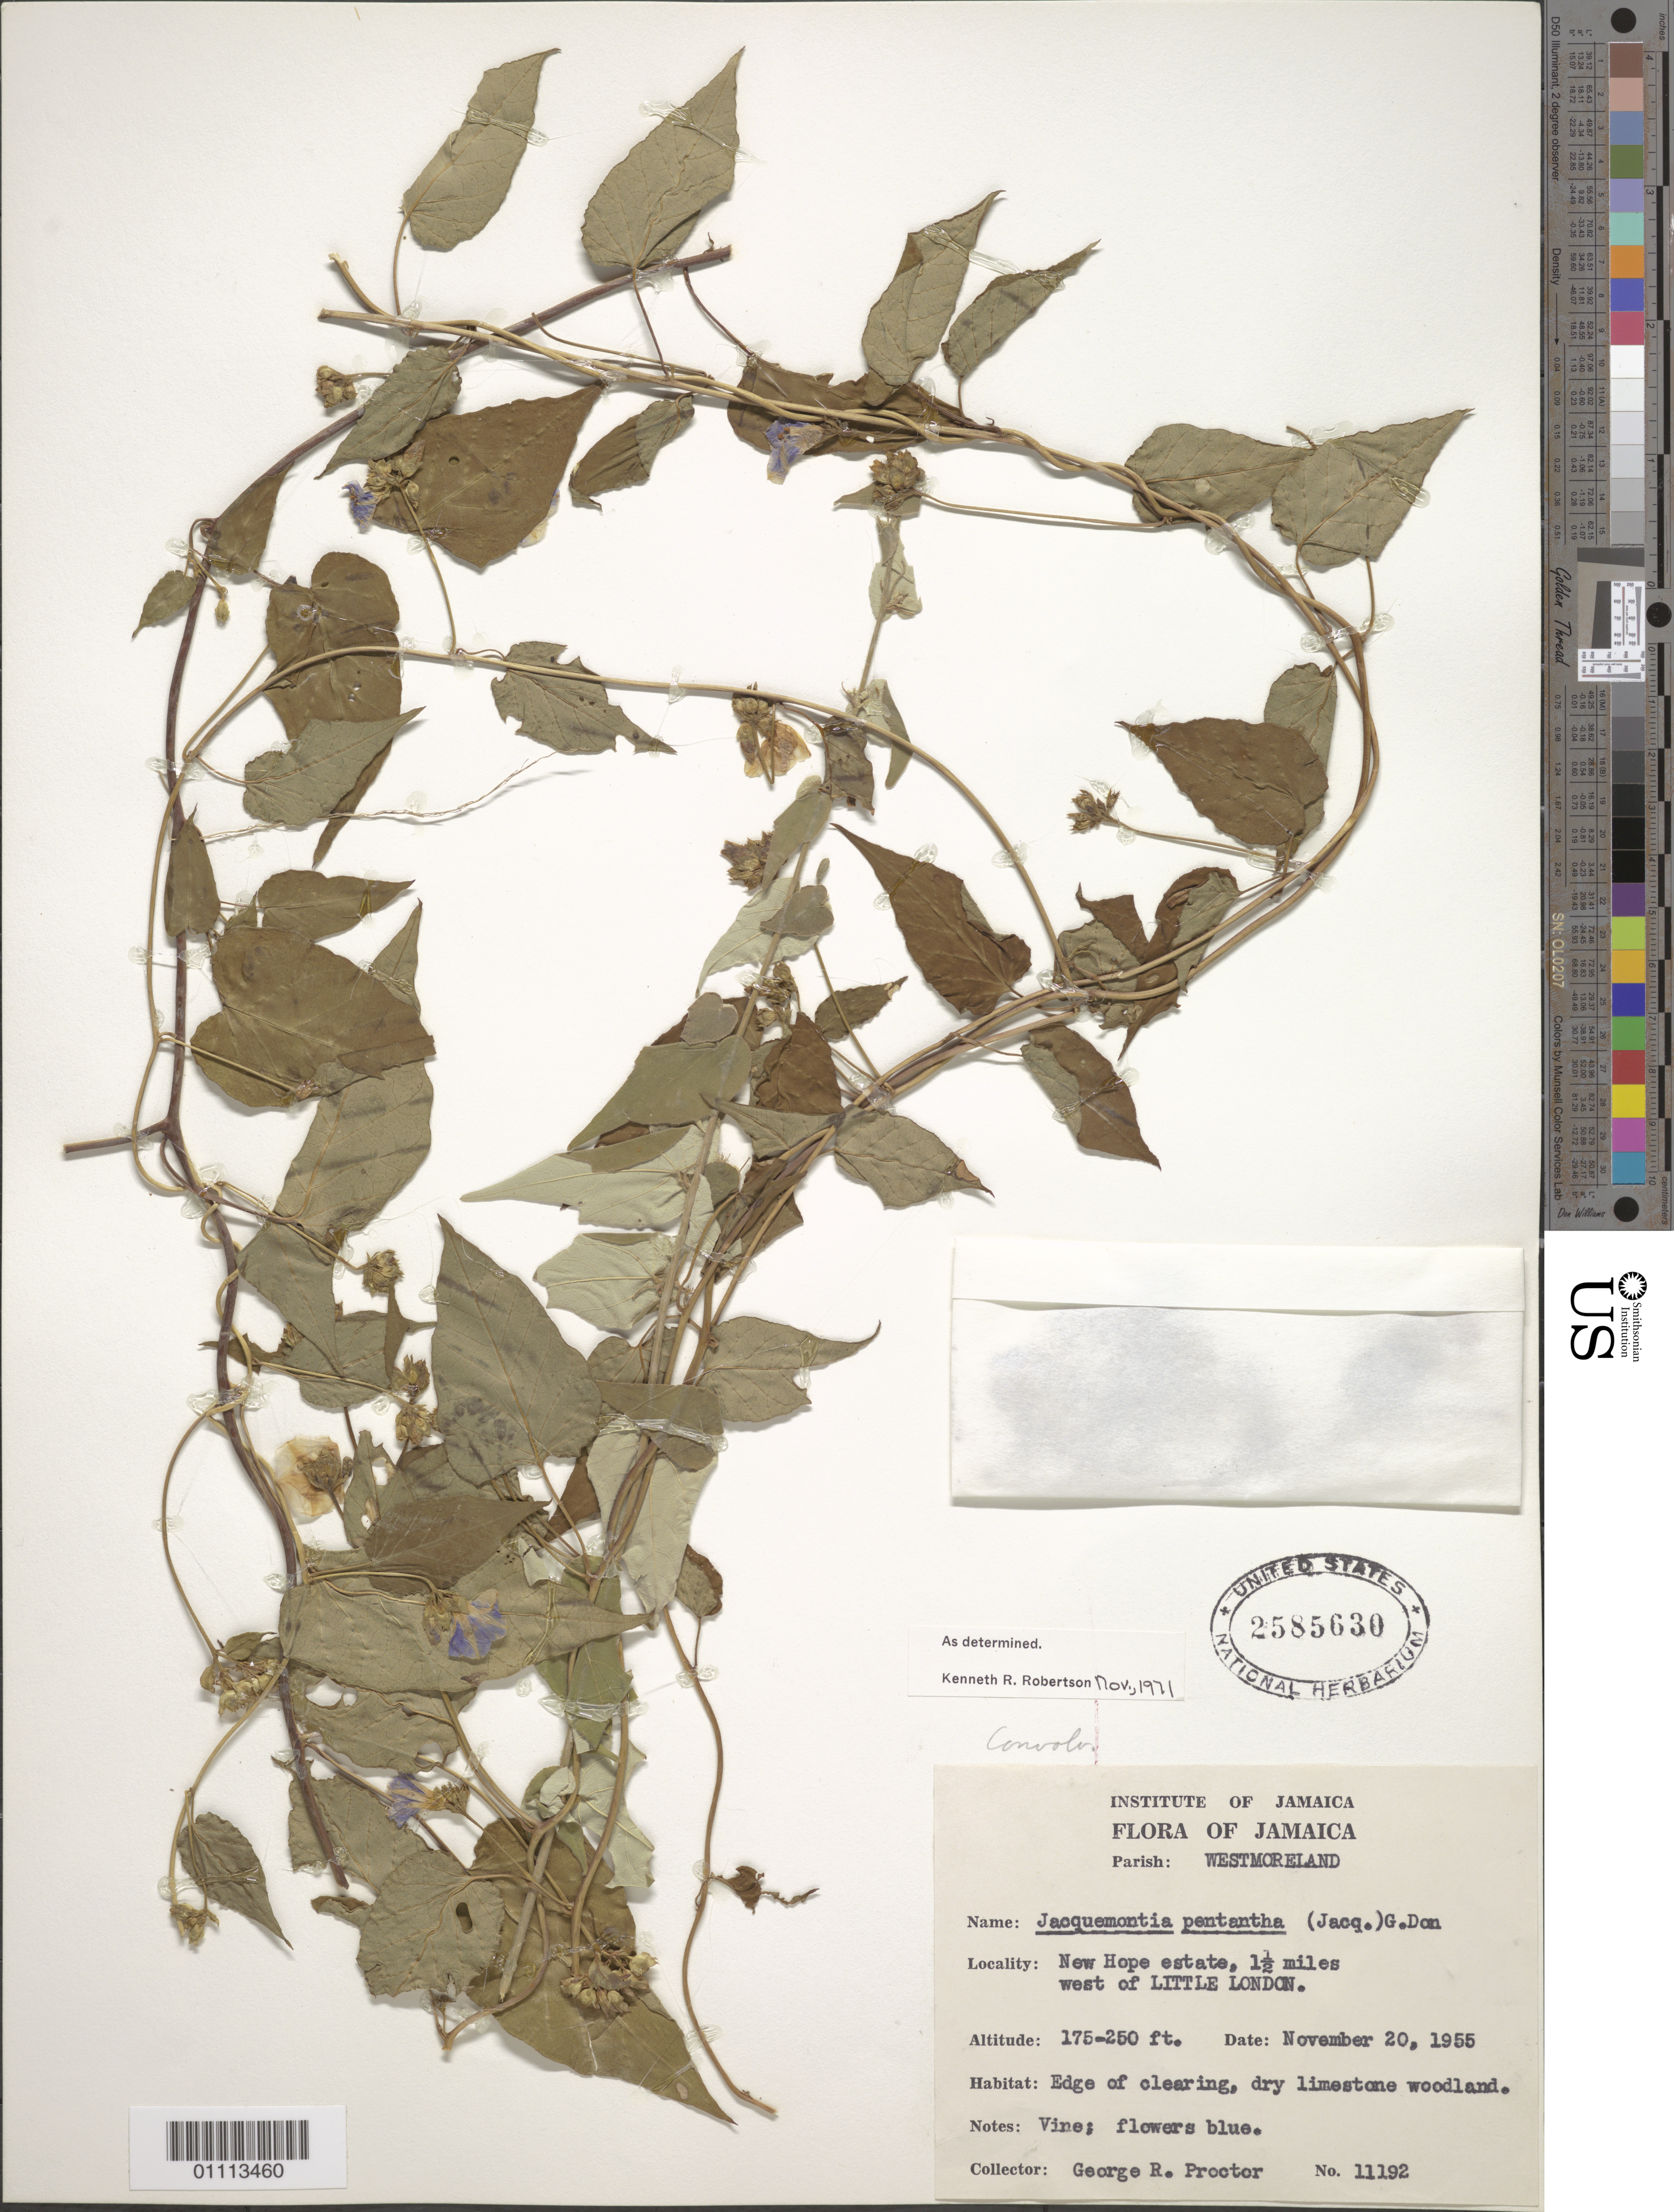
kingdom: Plantae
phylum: Tracheophyta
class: Magnoliopsida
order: Solanales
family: Convolvulaceae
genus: Jacquemontia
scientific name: Jacquemontia pentanthos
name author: (Jacq.) G. Don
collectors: G. R. Proctor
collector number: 11192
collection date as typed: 20 Nov 1955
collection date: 1955-11-20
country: Jamaica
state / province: Westmoreland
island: Jamaica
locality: New Hope estate, 3/2 miles W of Little London. Edge of clearing, dry limestone woodland.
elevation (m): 53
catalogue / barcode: US 2585630